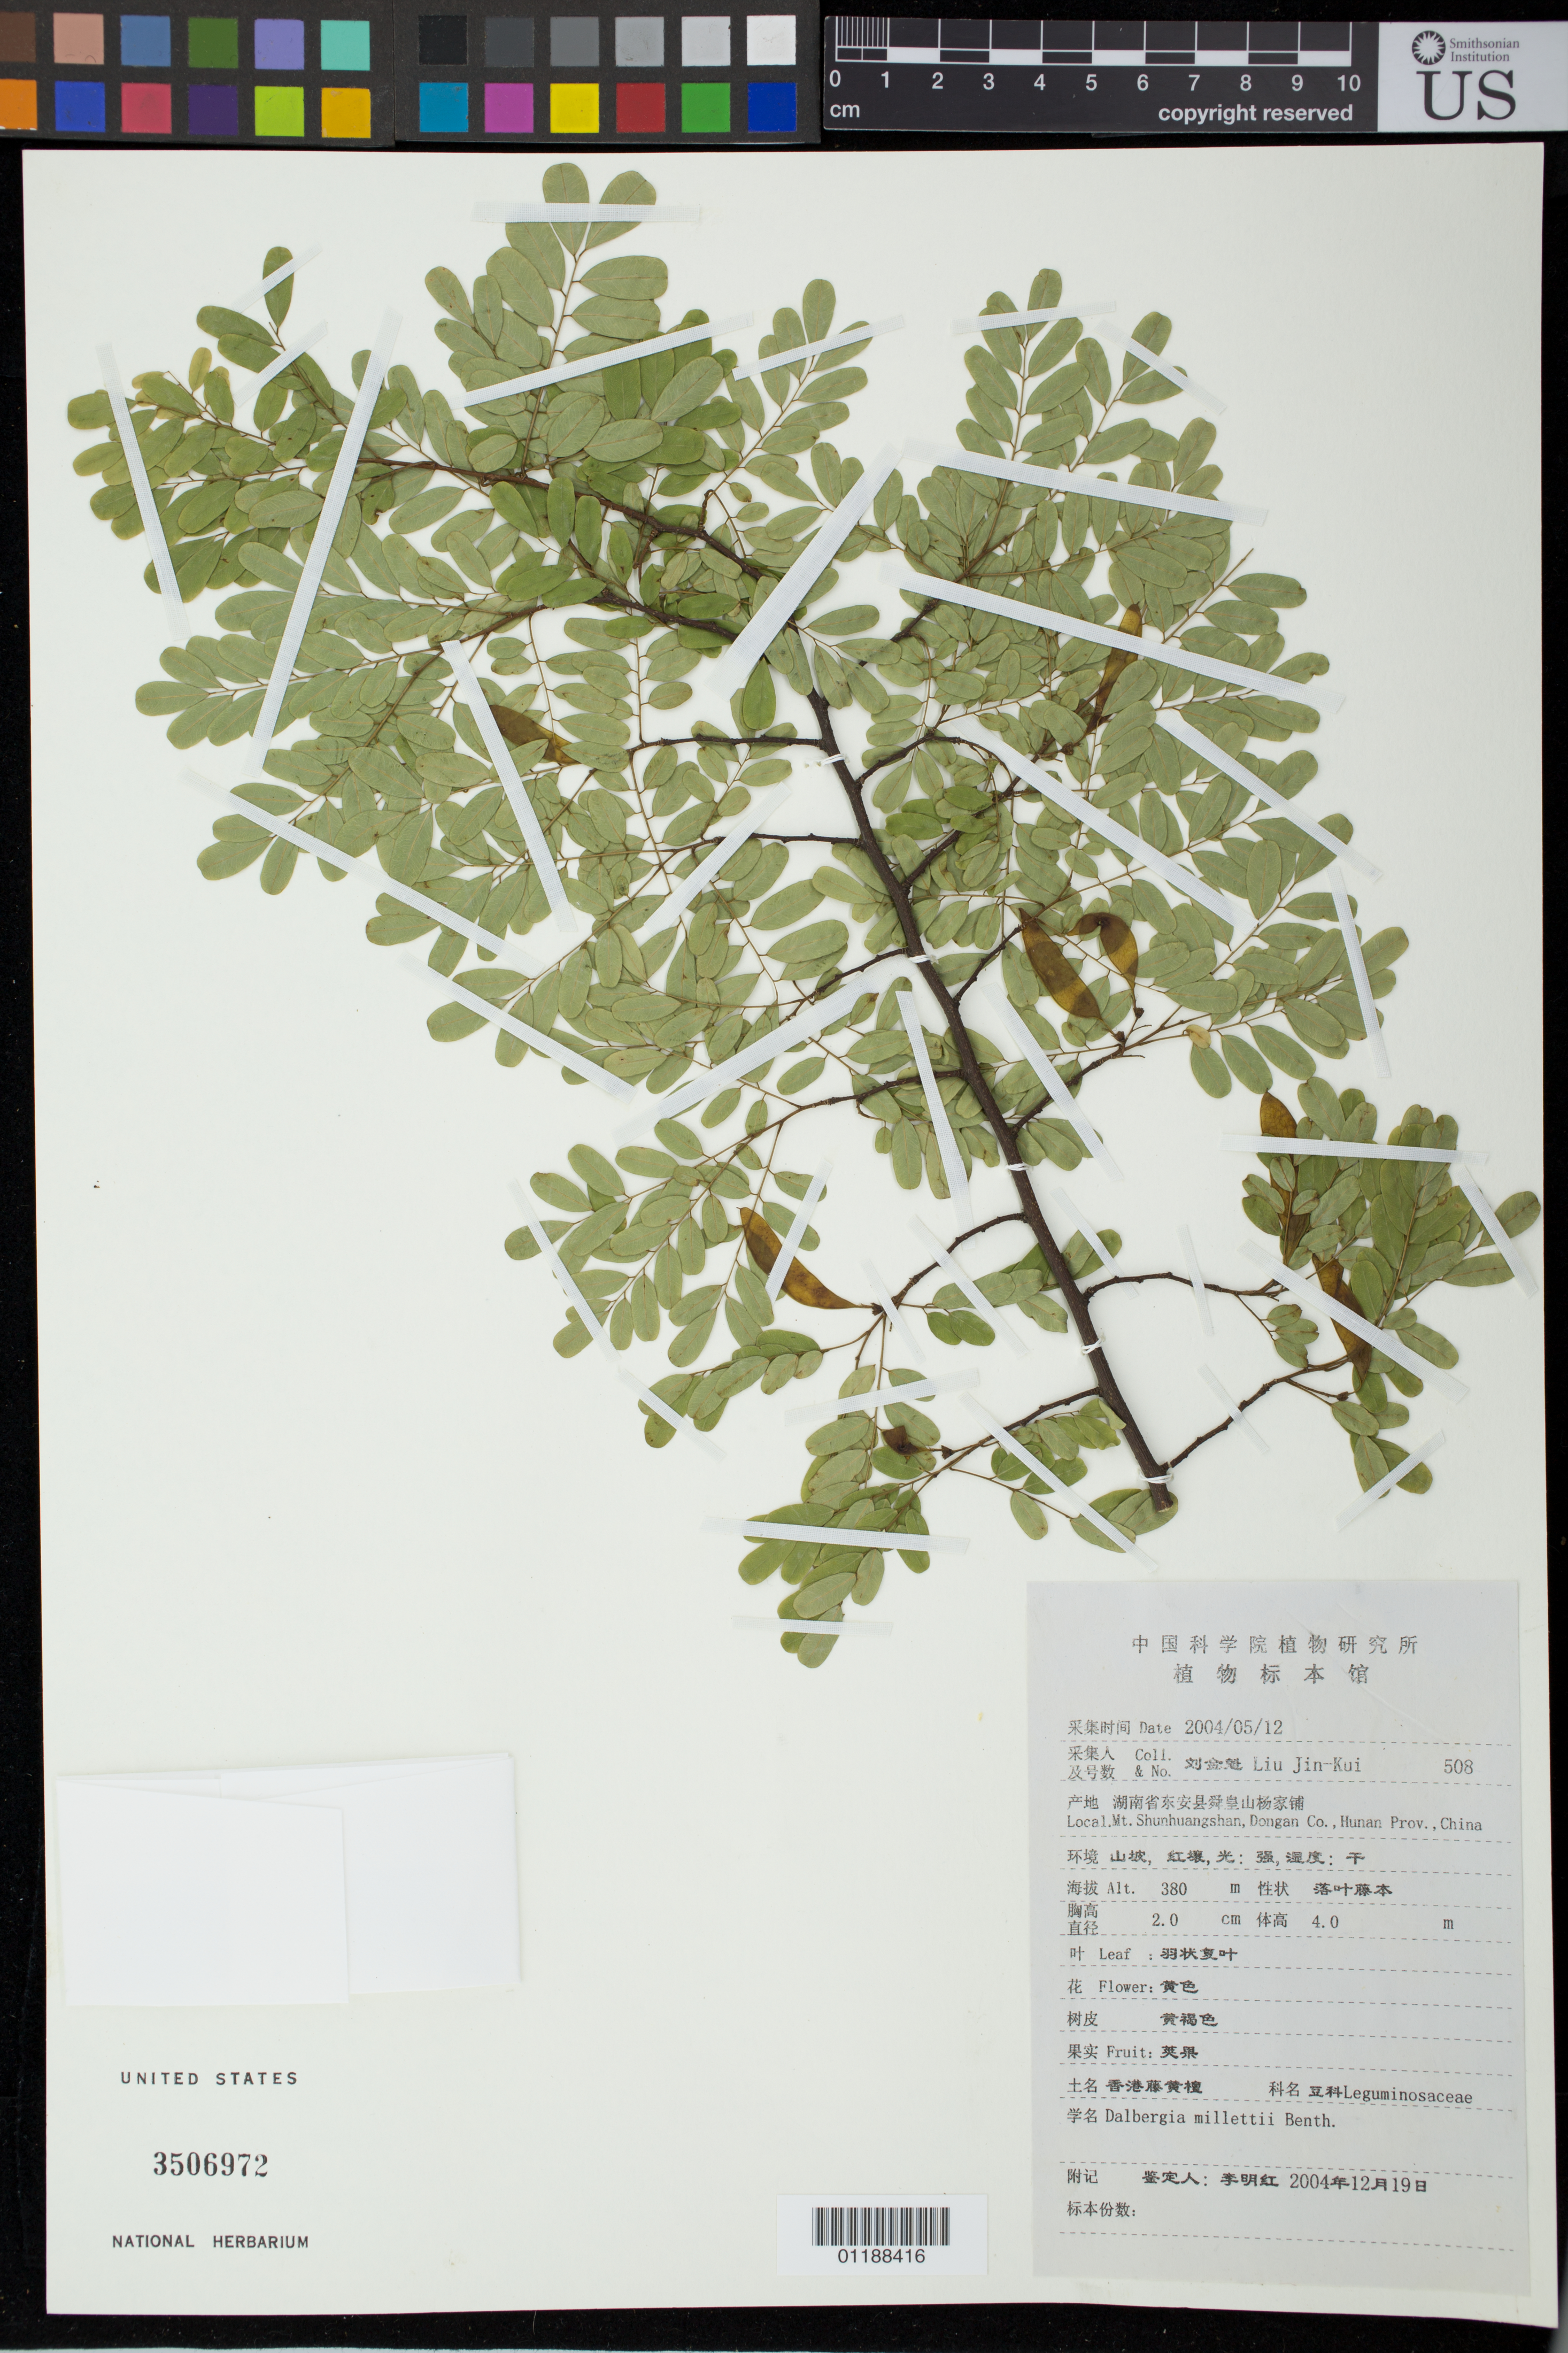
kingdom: Plantae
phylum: Tracheophyta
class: Magnoliopsida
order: Fabales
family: Fabaceae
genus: Dalbergia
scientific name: Dalbergia millettii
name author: Benth.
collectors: J. K. Liu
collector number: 508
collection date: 2004-05-12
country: China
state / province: Hunan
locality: Mt. Shunhuangshan, Dongan Co.,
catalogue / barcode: US 3506972